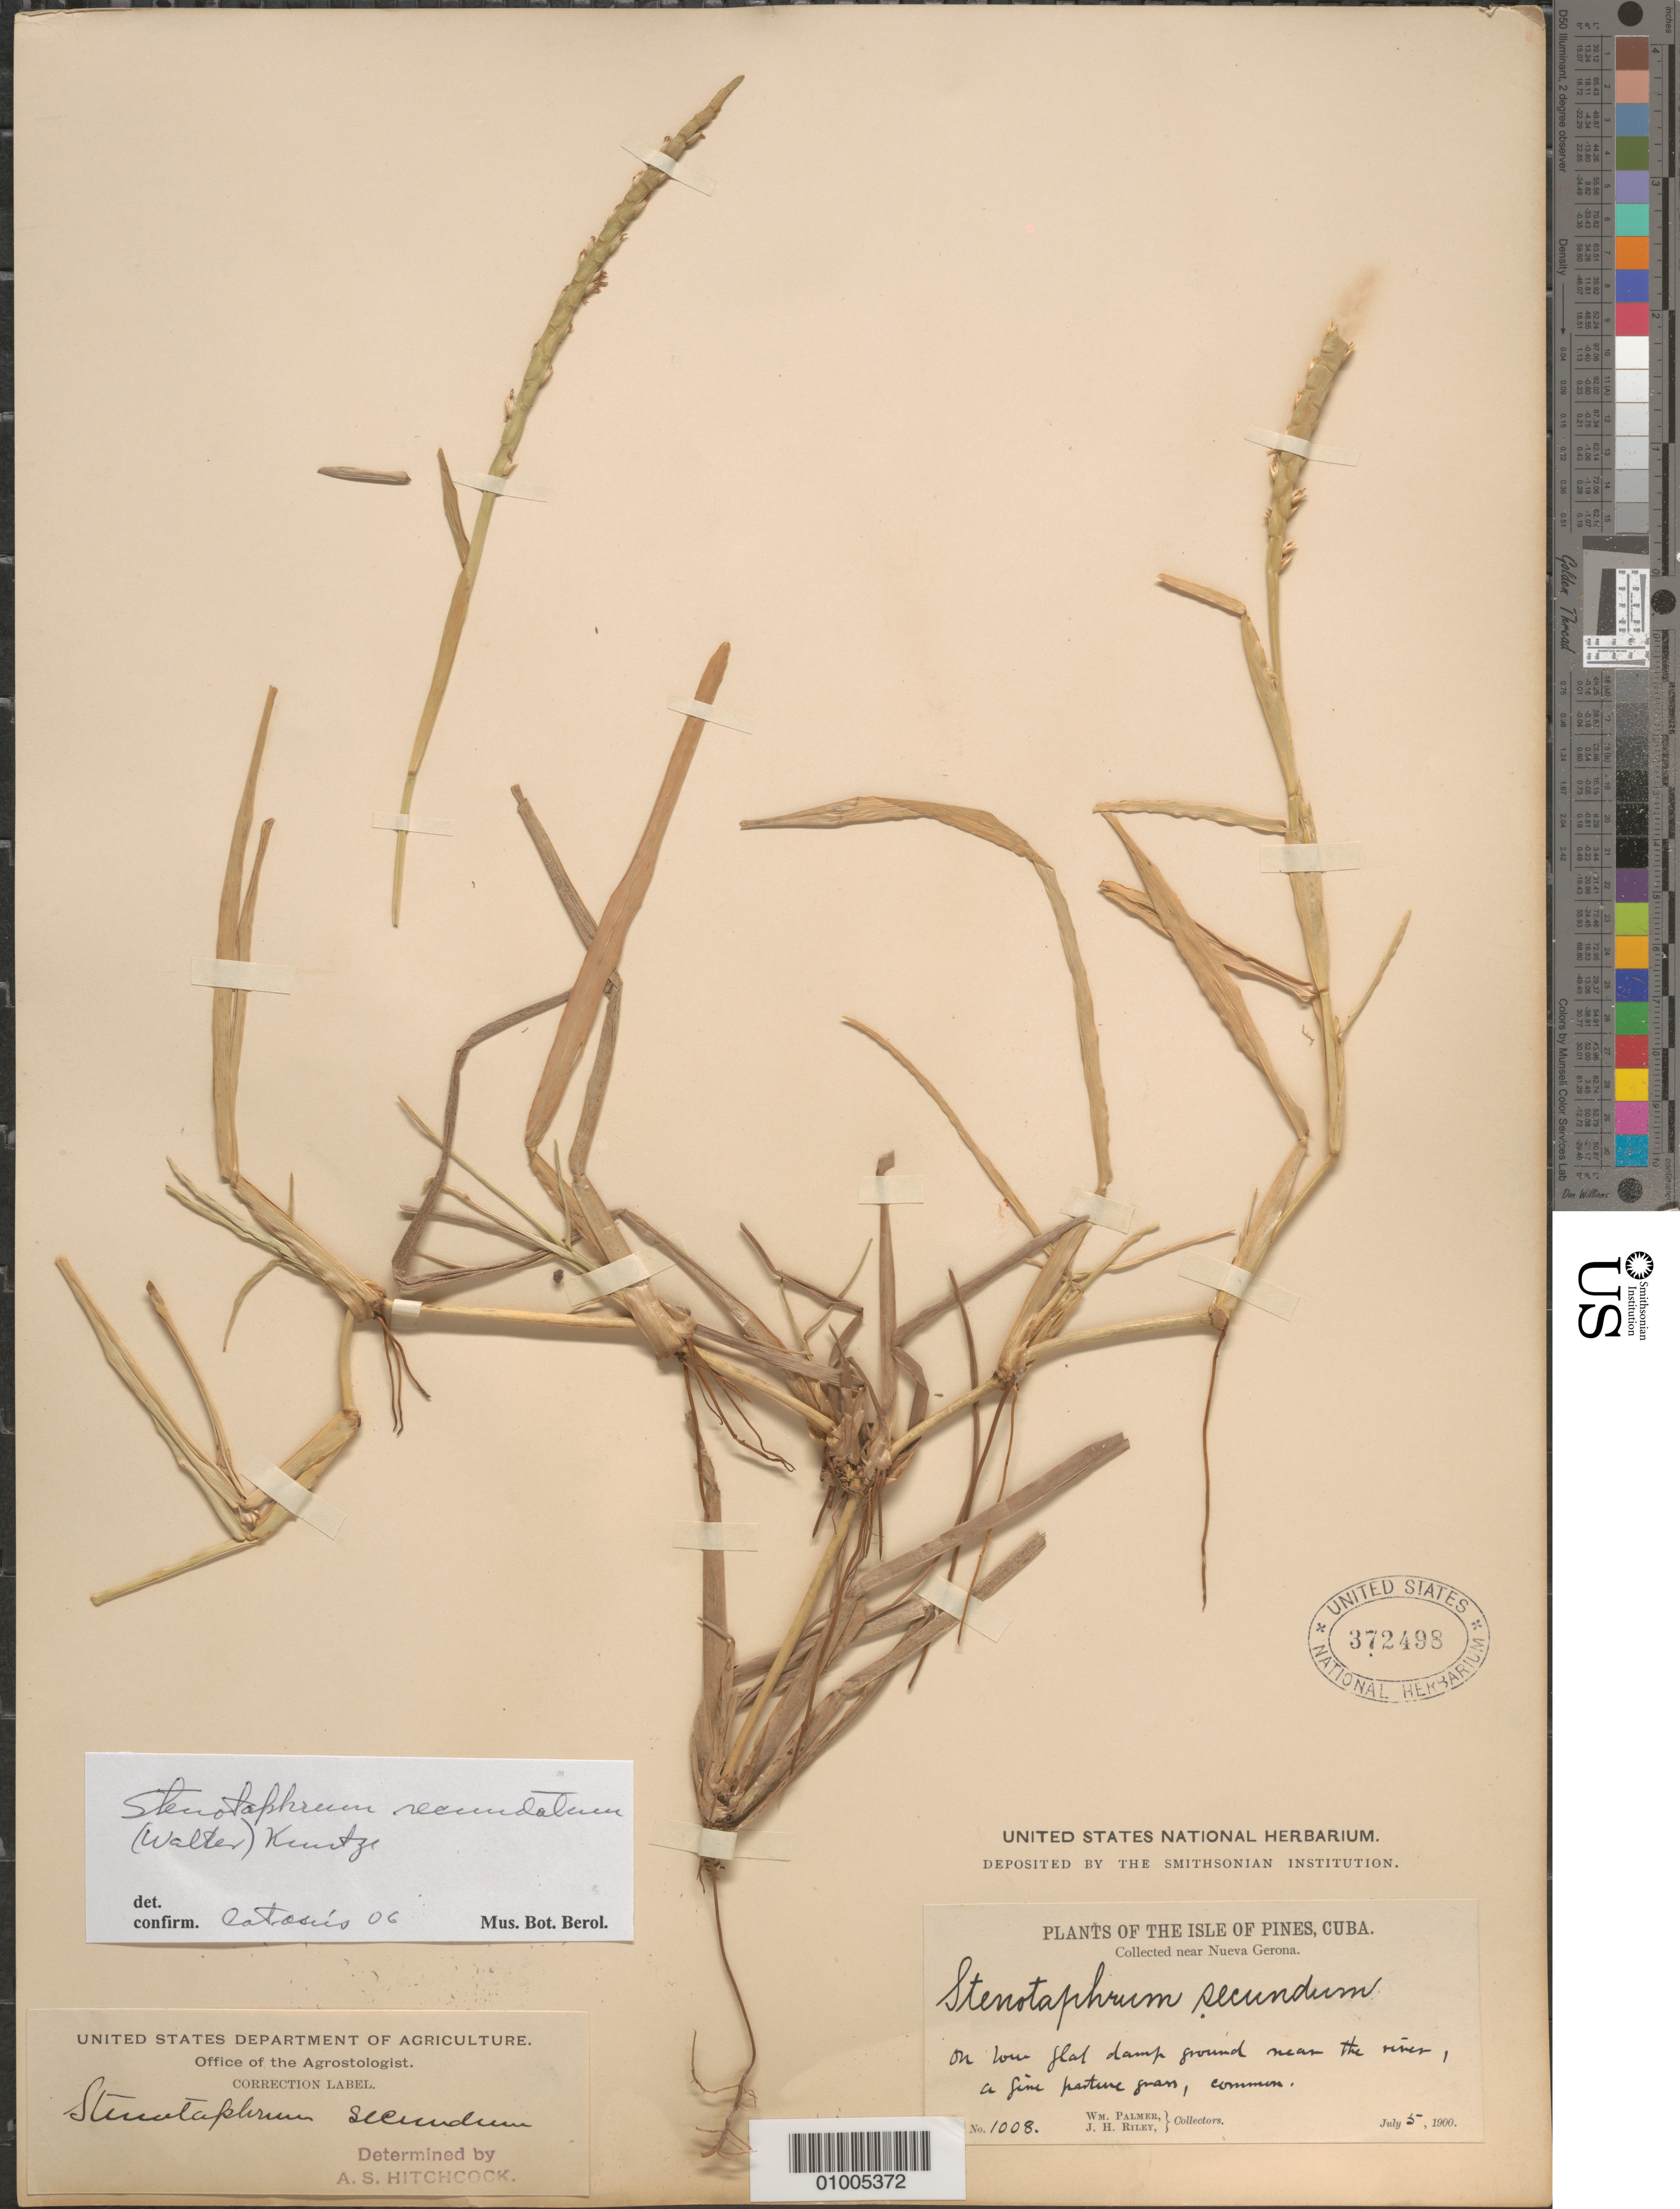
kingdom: Plantae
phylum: Tracheophyta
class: Liliopsida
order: Poales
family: Poaceae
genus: Stenotaphrum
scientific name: Stenotaphrum secundatum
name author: (Walter) Kuntze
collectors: W. Palmer & J. H. Riley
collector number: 1008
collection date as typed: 05 Jul 1900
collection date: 1900-07-05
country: Cuba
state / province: Isla de la Juventud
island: Isla de la Juventud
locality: On low flat damp ground near the river, a fine pasture, common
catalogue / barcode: US 372498